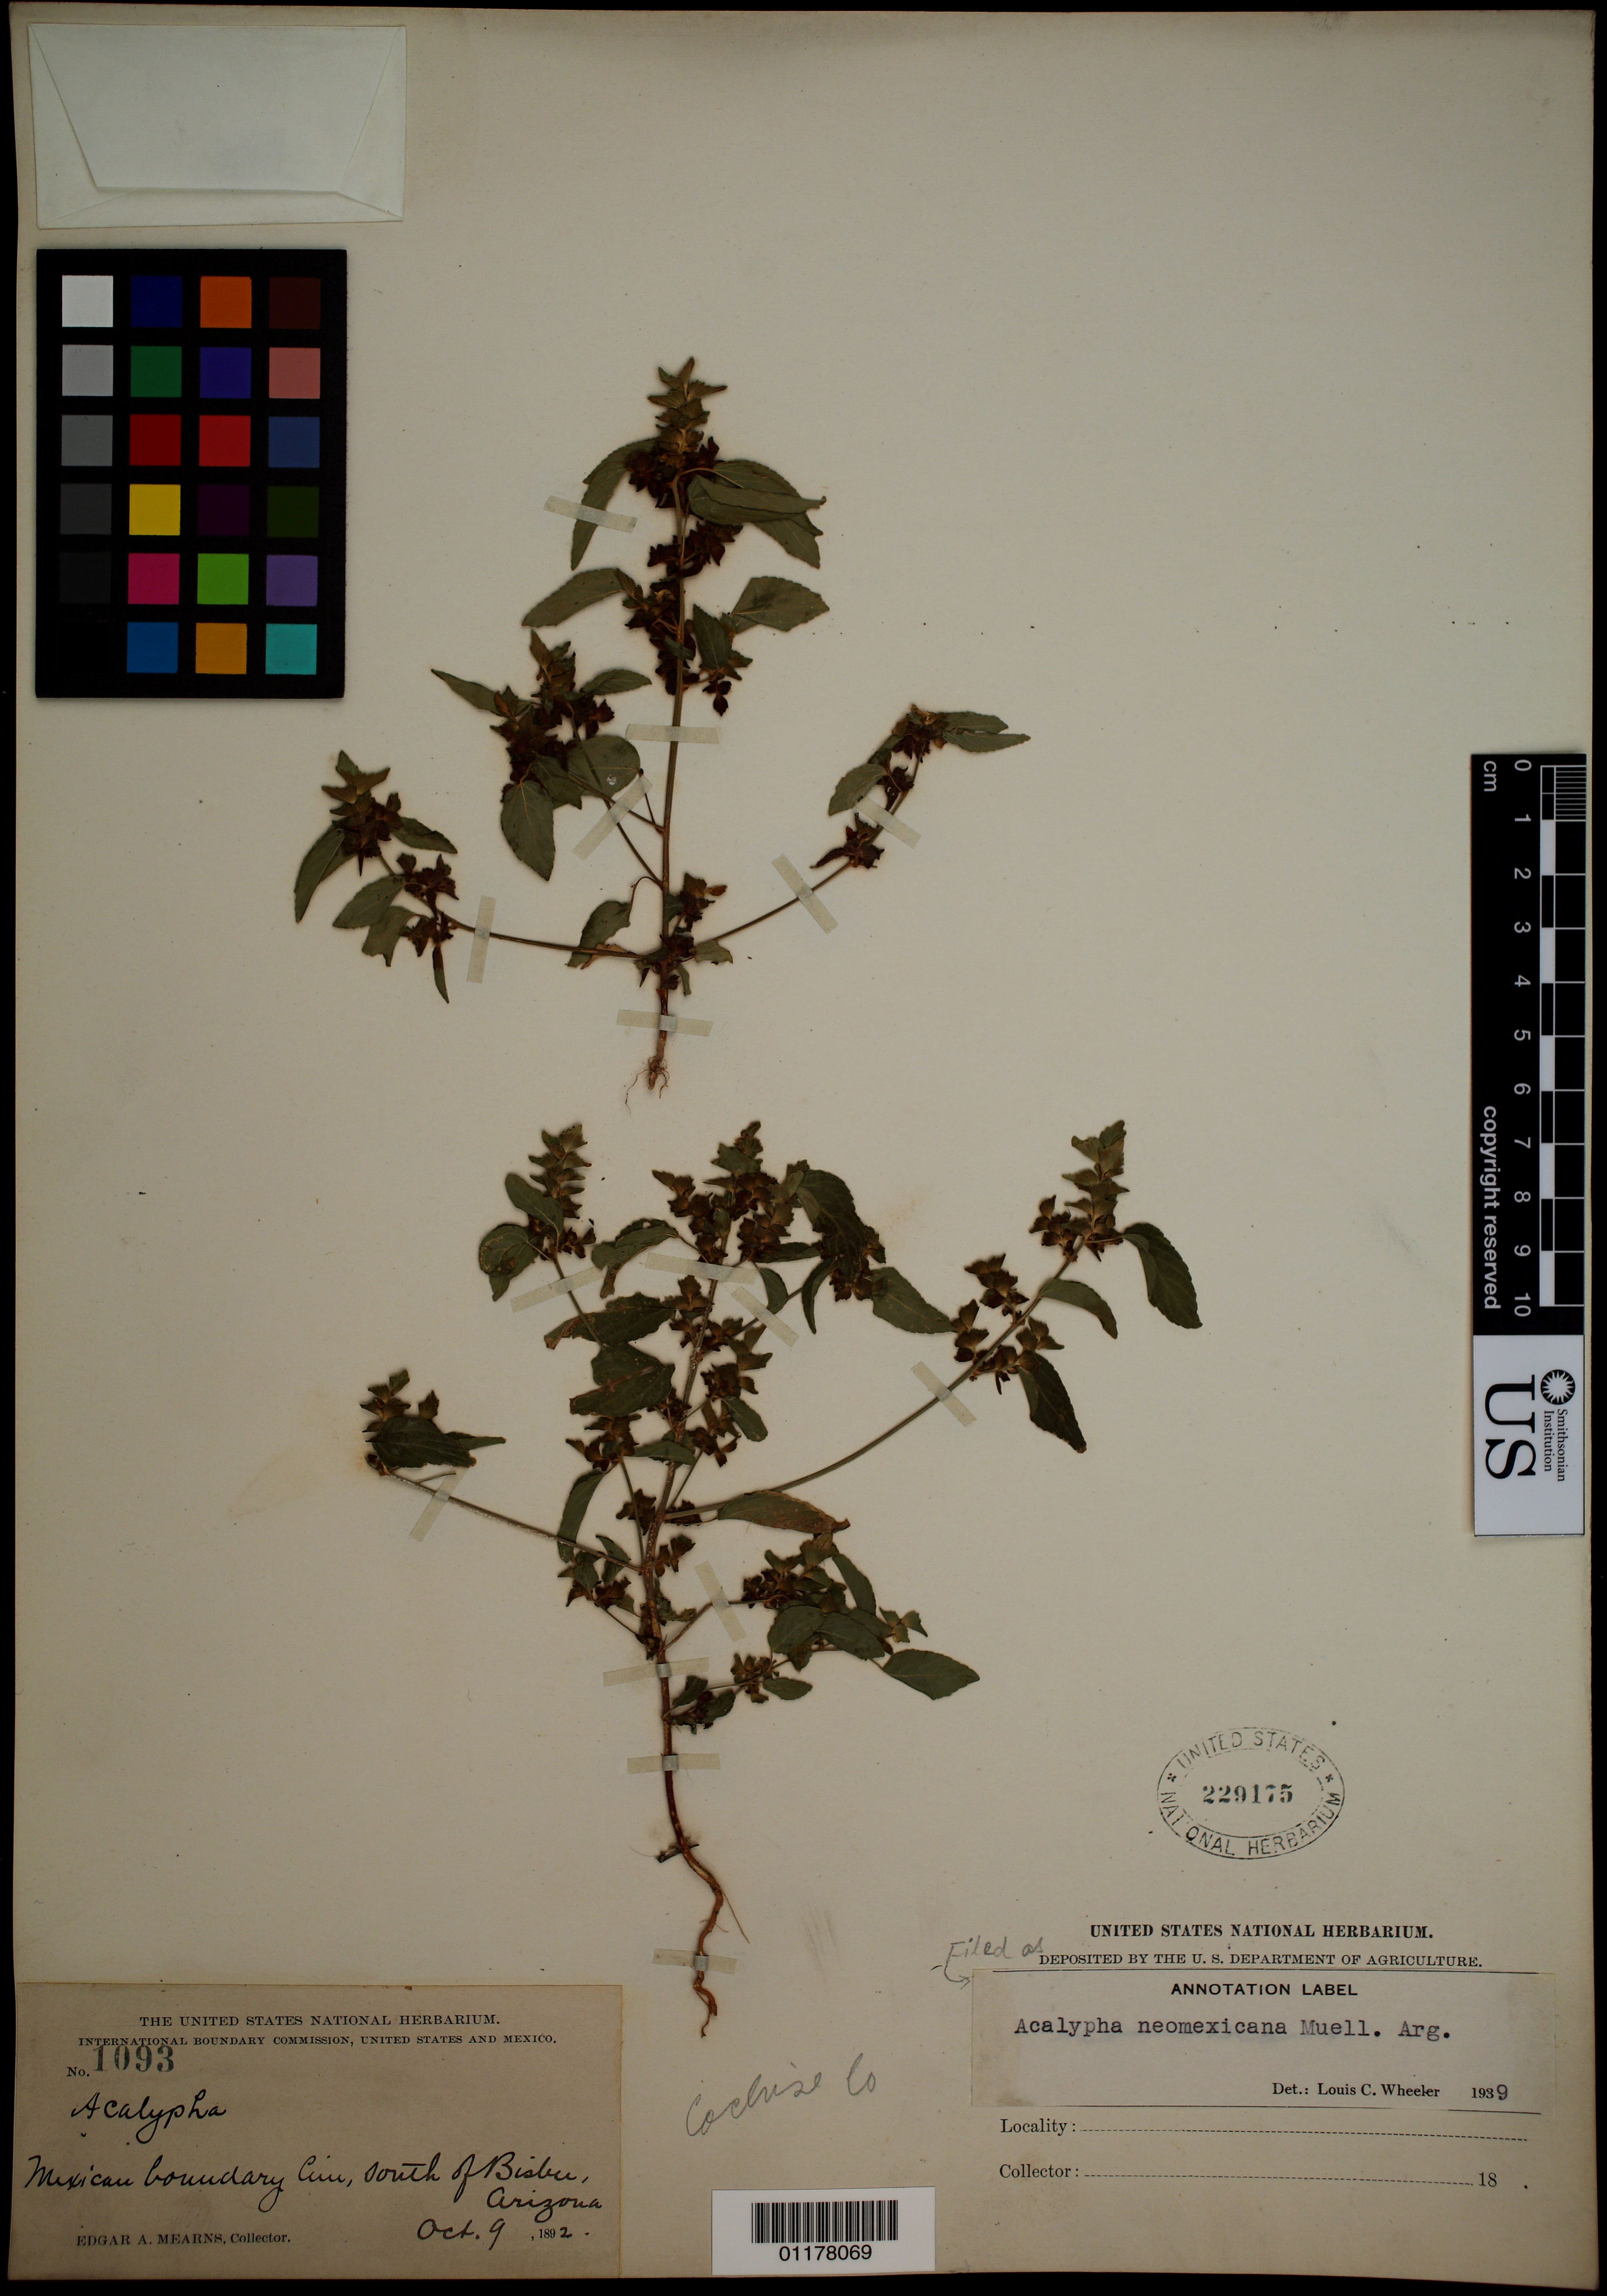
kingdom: Plantae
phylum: Tracheophyta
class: Magnoliopsida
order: Malpighiales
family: Euphorbiaceae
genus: Acalypha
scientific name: Acalypha neomexicana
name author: Müll. Arg.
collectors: E. A. Mearns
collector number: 1093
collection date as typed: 09 Oct 1892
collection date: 1892-10-09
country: United States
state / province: Arizona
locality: Mexican Boundary Line, S of Bisbee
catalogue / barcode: US 229175